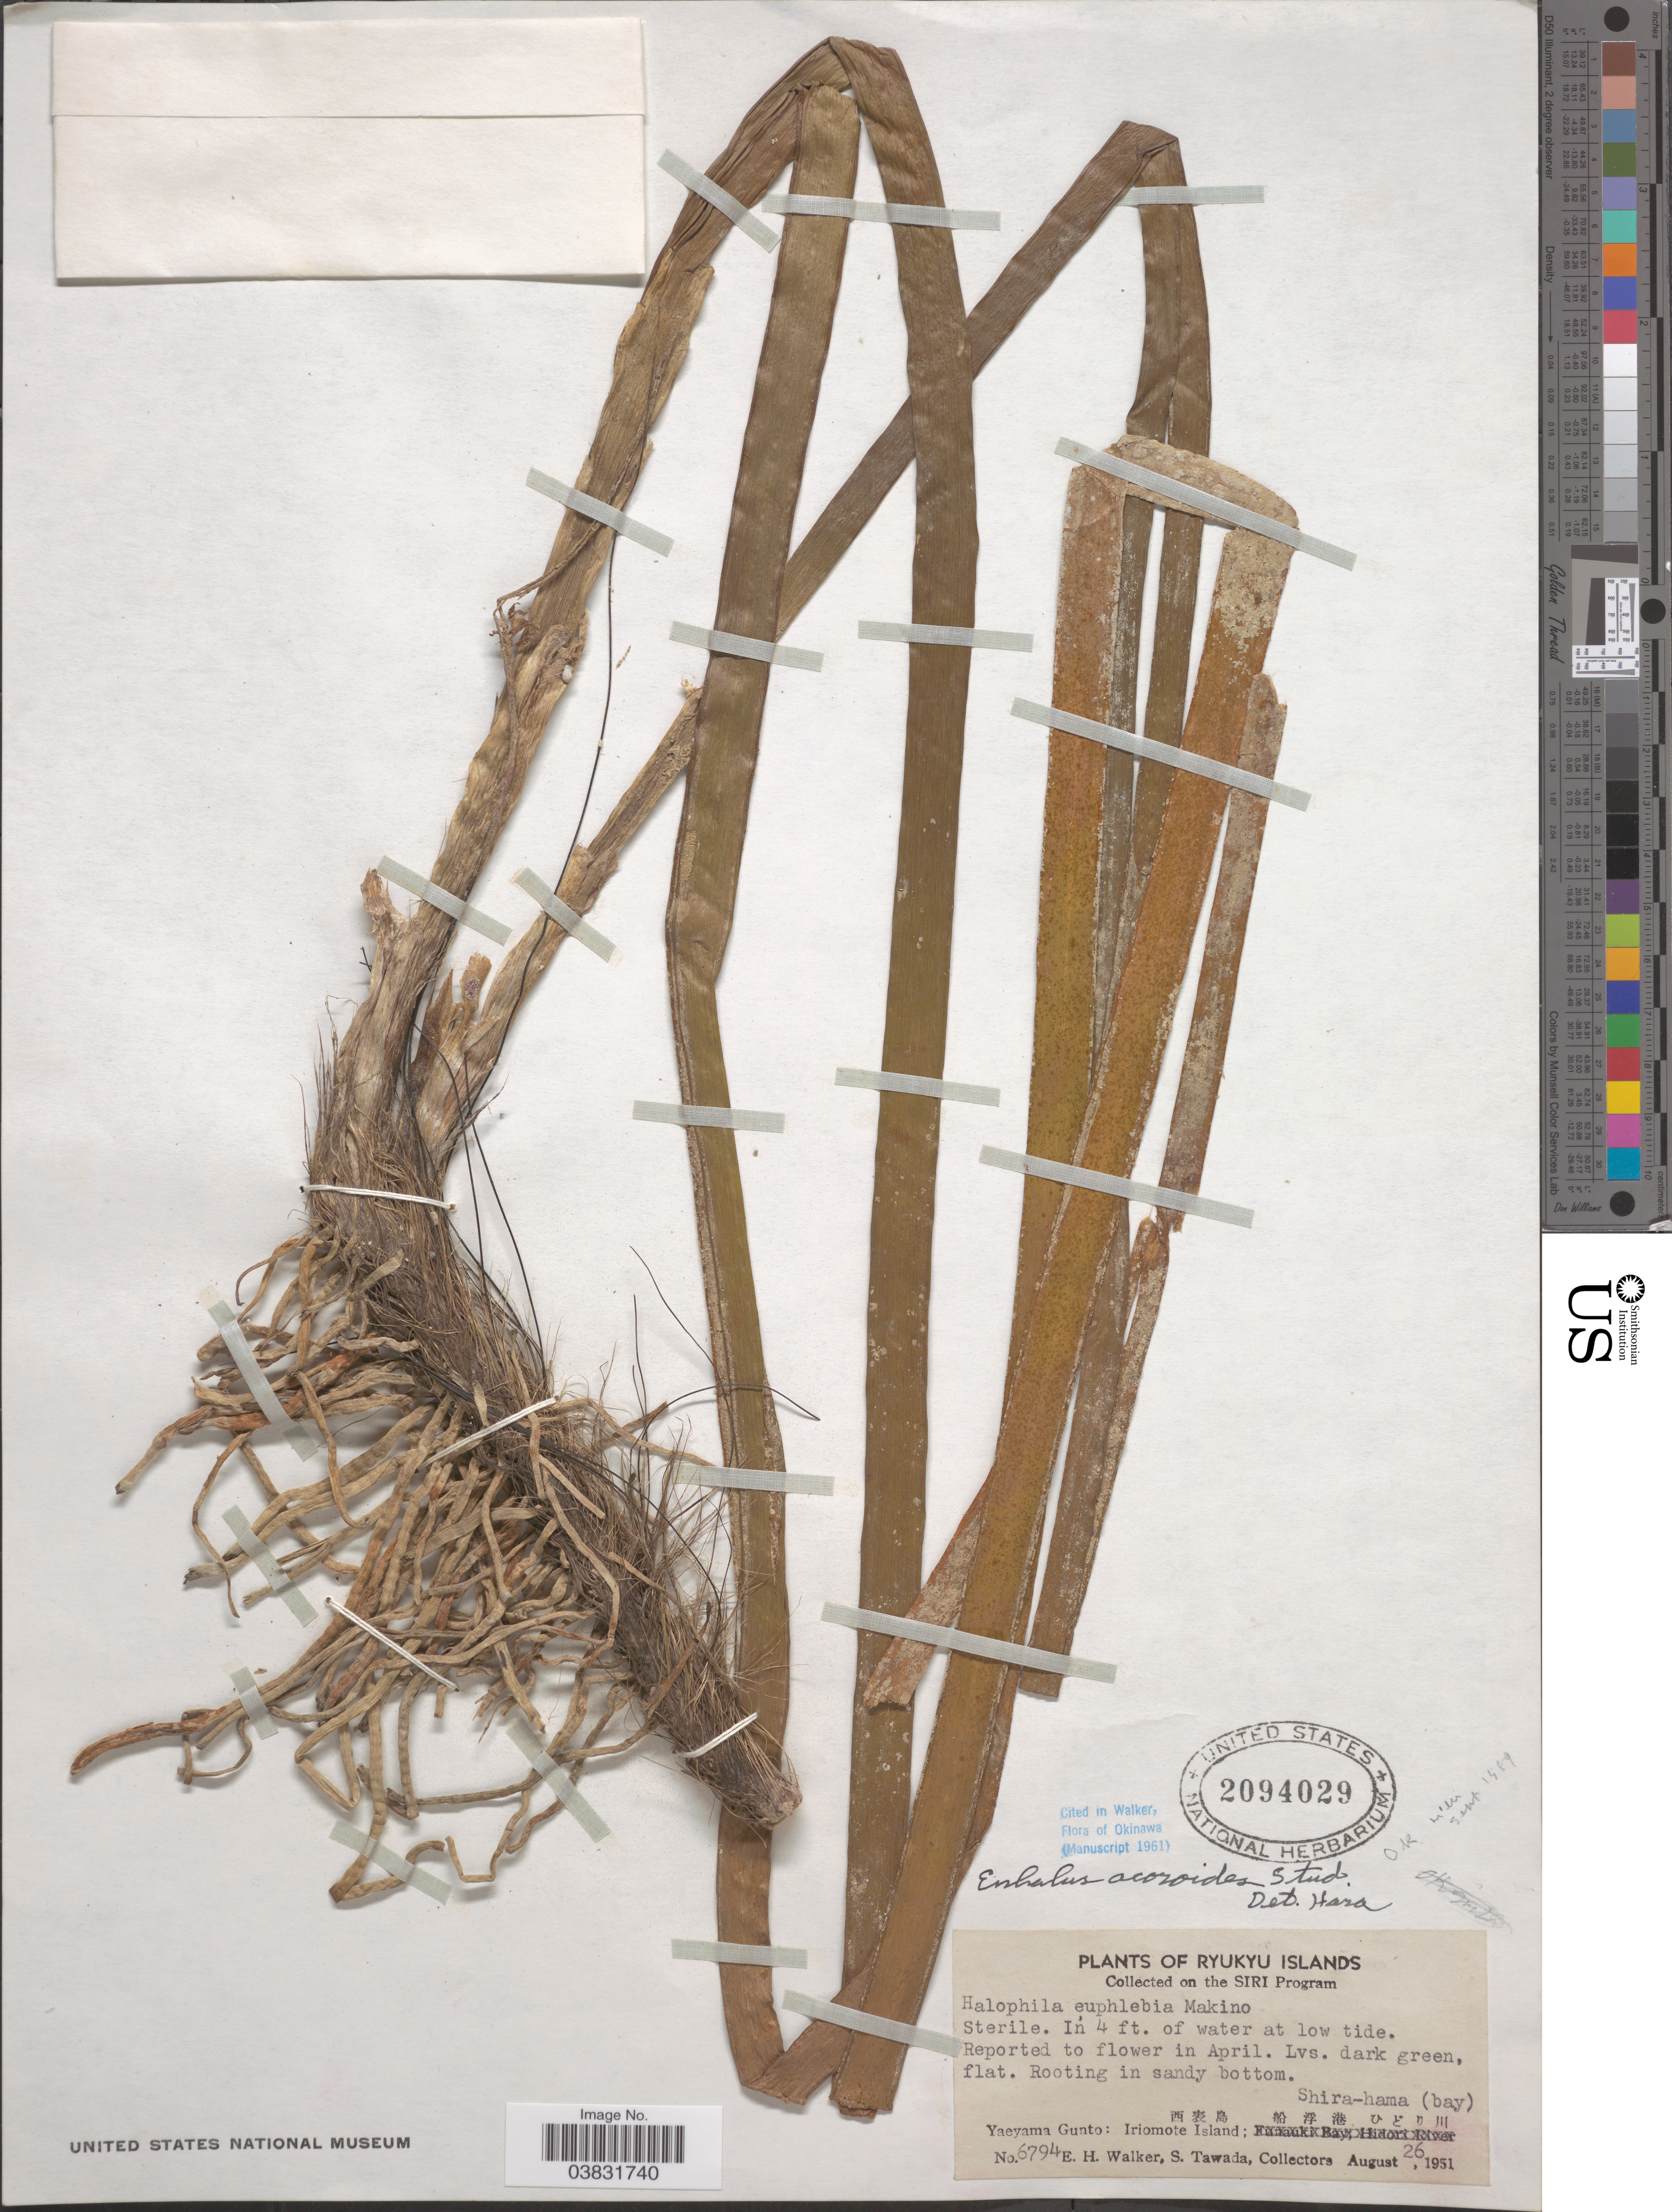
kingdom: Plantae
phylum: Tracheophyta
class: Liliopsida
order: Alismatales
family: Hydrocharitaceae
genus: Enhalus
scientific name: Enhalus acoroides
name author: (L. f.) Royle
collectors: E. H. Walker & S. Tawada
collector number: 6794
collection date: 1951-08-26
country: Japan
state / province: Okinawa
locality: Ryukyu Islands. Shira-hama (bay). Yaeyama Gunto: Iriomote Island; X.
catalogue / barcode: US 2094029